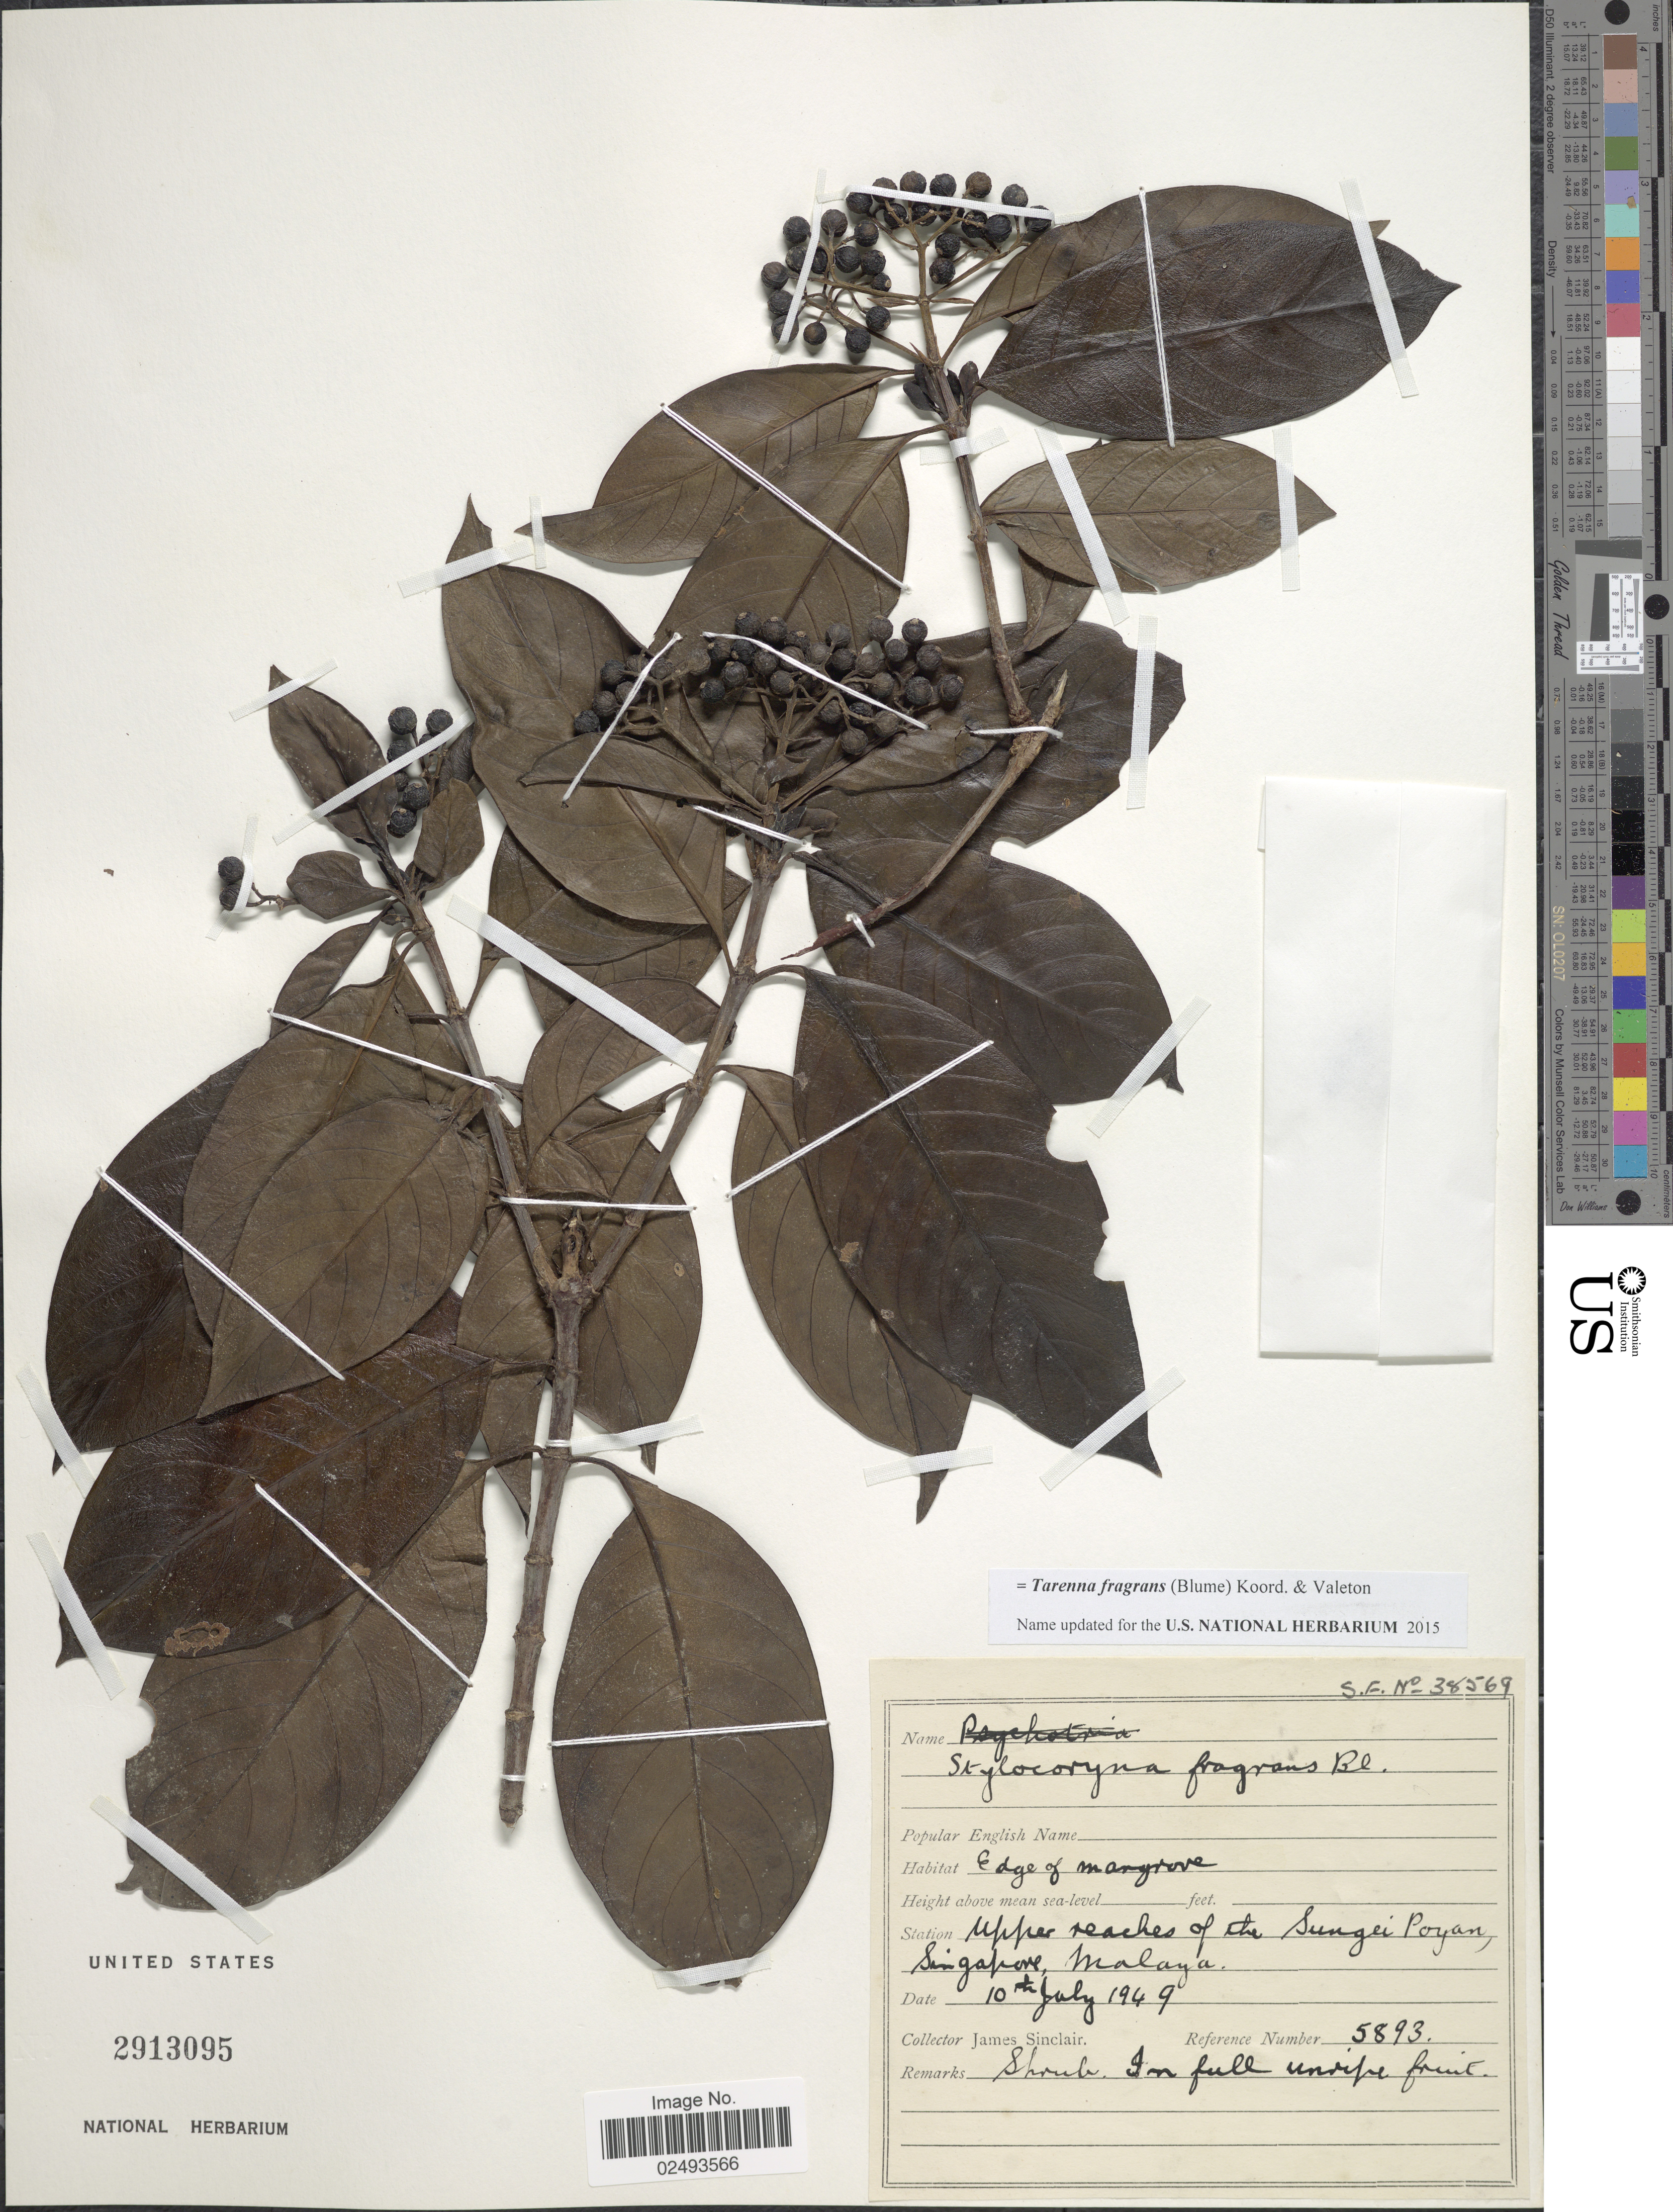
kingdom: Plantae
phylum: Tracheophyta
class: Magnoliopsida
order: Gentianales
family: Rubiaceae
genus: Tarenna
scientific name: Tarenna fragrans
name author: (Blume) Koord. & Valeton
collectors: J. Sinclair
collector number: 5893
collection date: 1949-07-10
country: Singapore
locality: Upper reaches of the Sungei Poyan, Malaya, edge of mangrove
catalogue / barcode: US 2913095